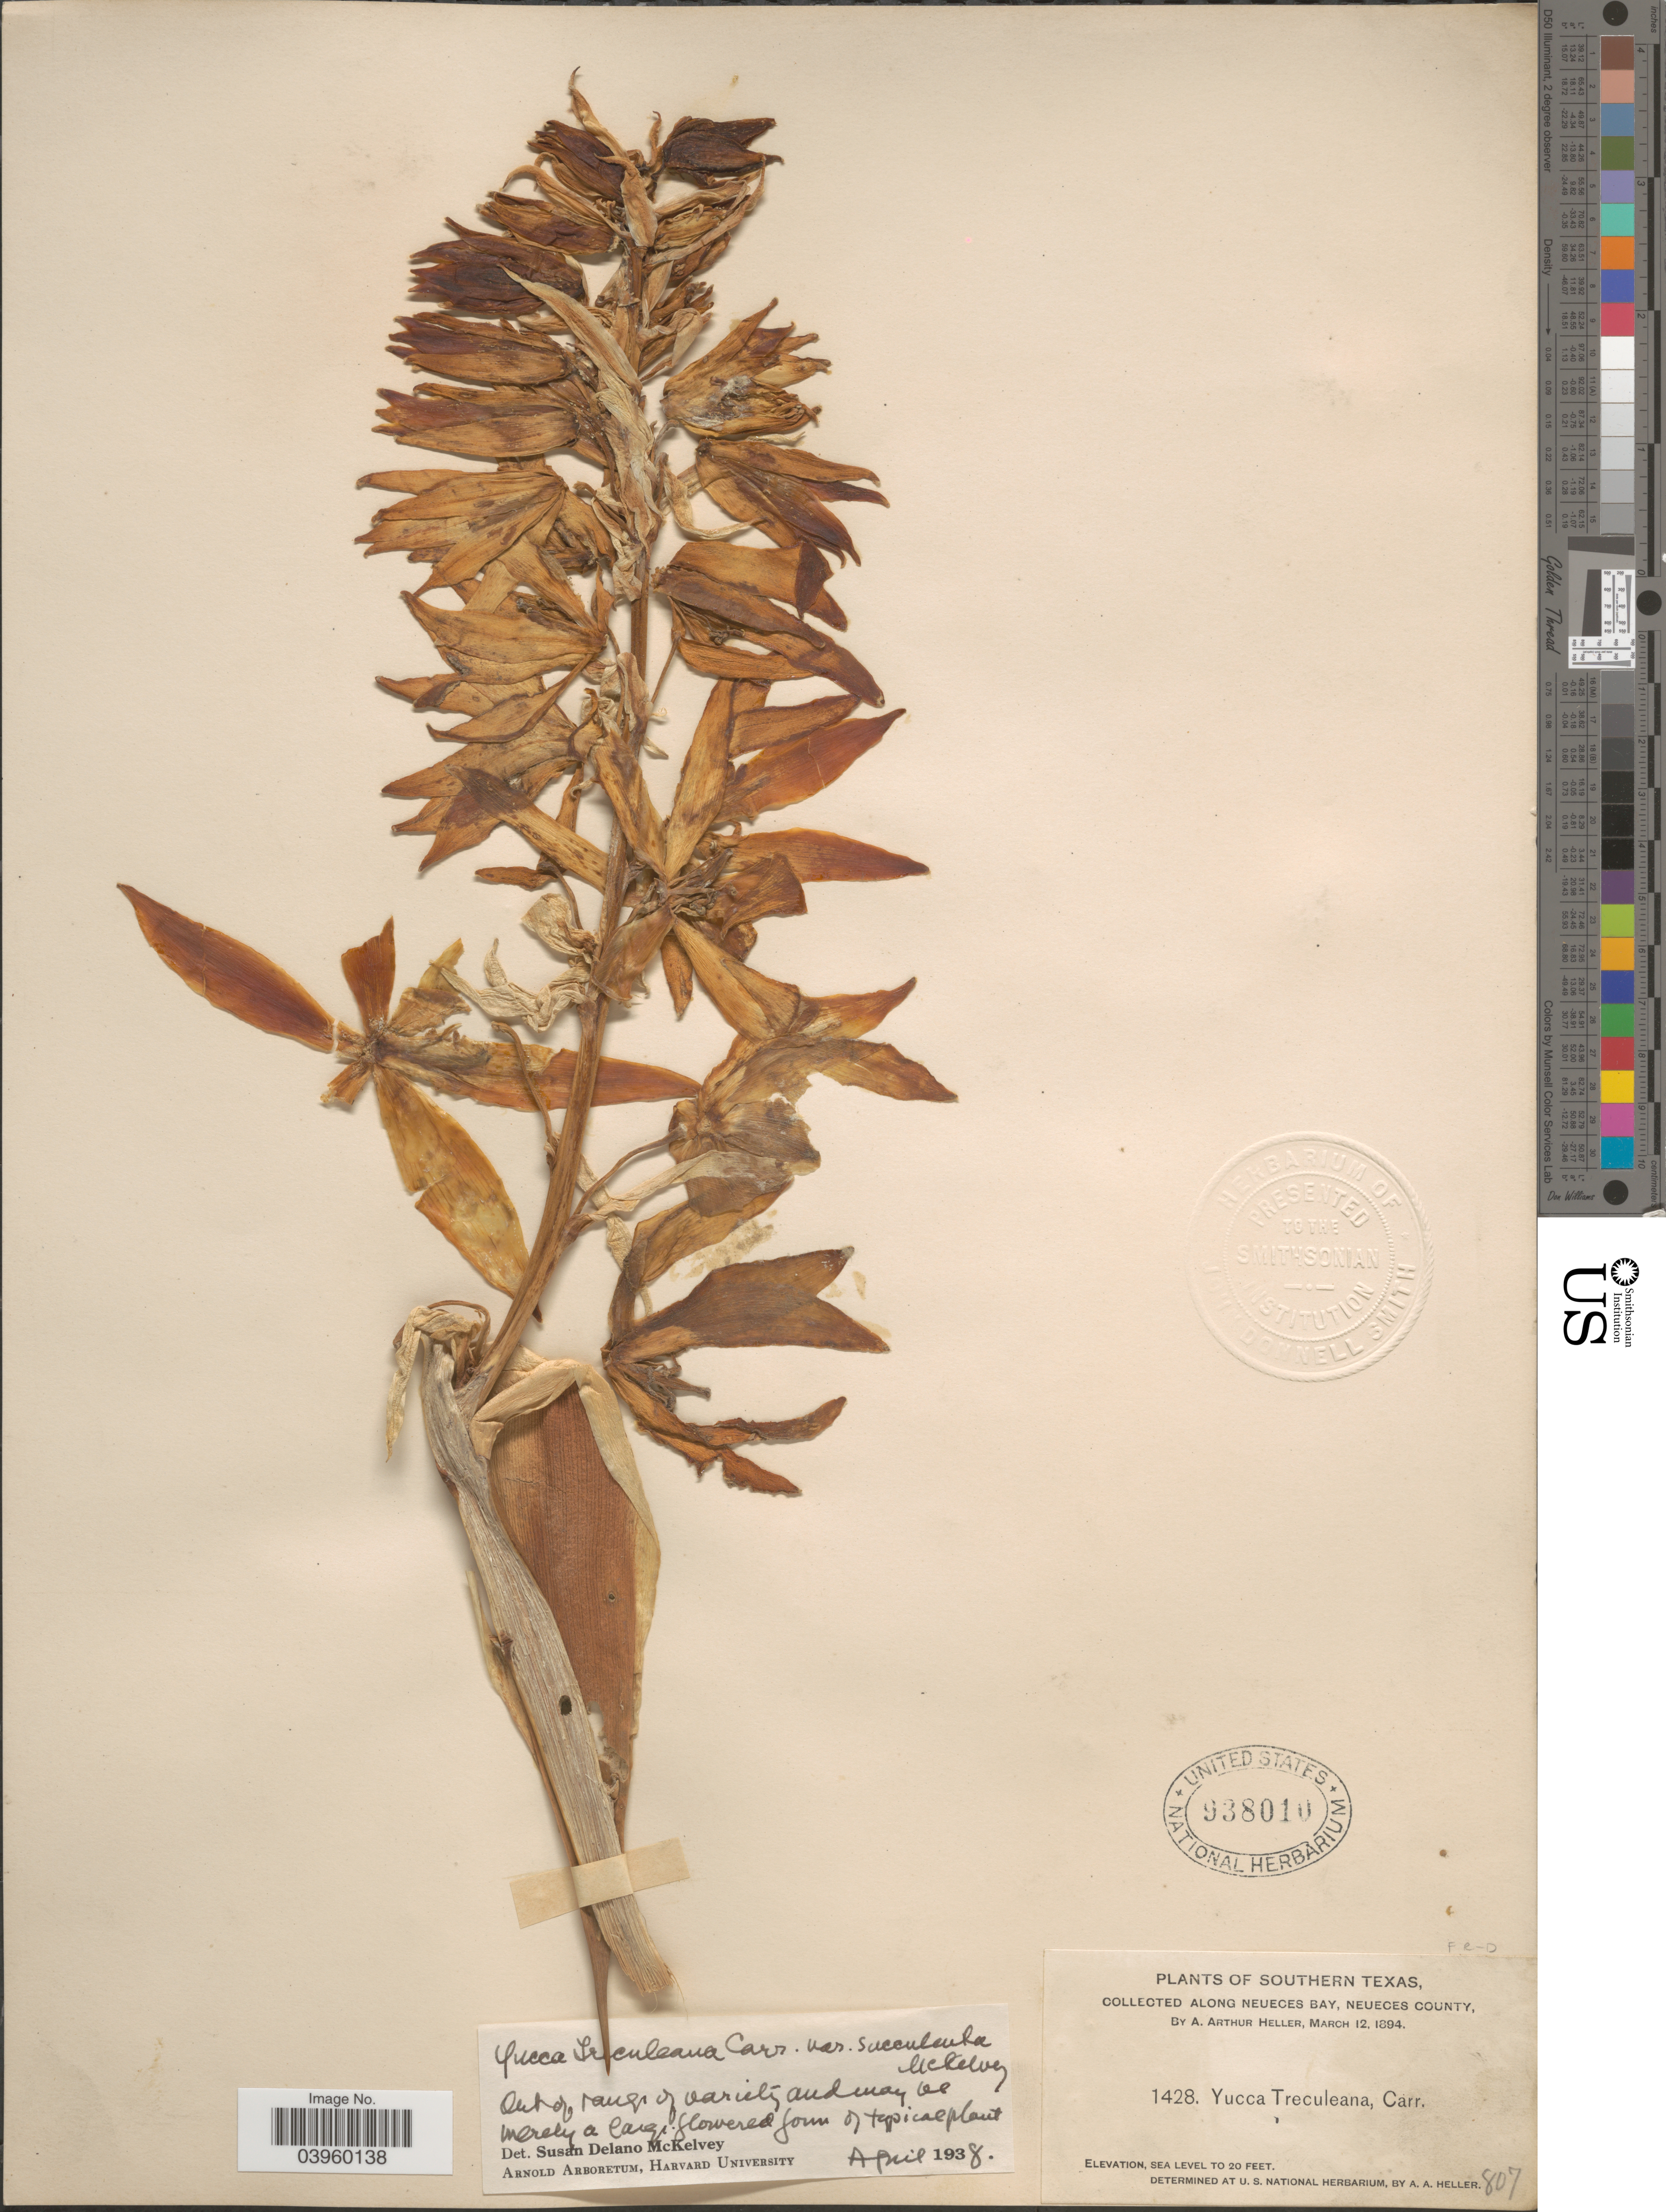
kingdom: Plantae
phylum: Tracheophyta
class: Liliopsida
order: Asparagales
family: Asparagaceae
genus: Yucca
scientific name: Yucca treculeana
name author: Carrière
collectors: A. A. Heller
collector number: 1428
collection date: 1894-03-12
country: United States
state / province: Texas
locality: Southern Texas, along Neueces Bay, Neueces County.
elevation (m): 0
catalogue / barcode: US 938010